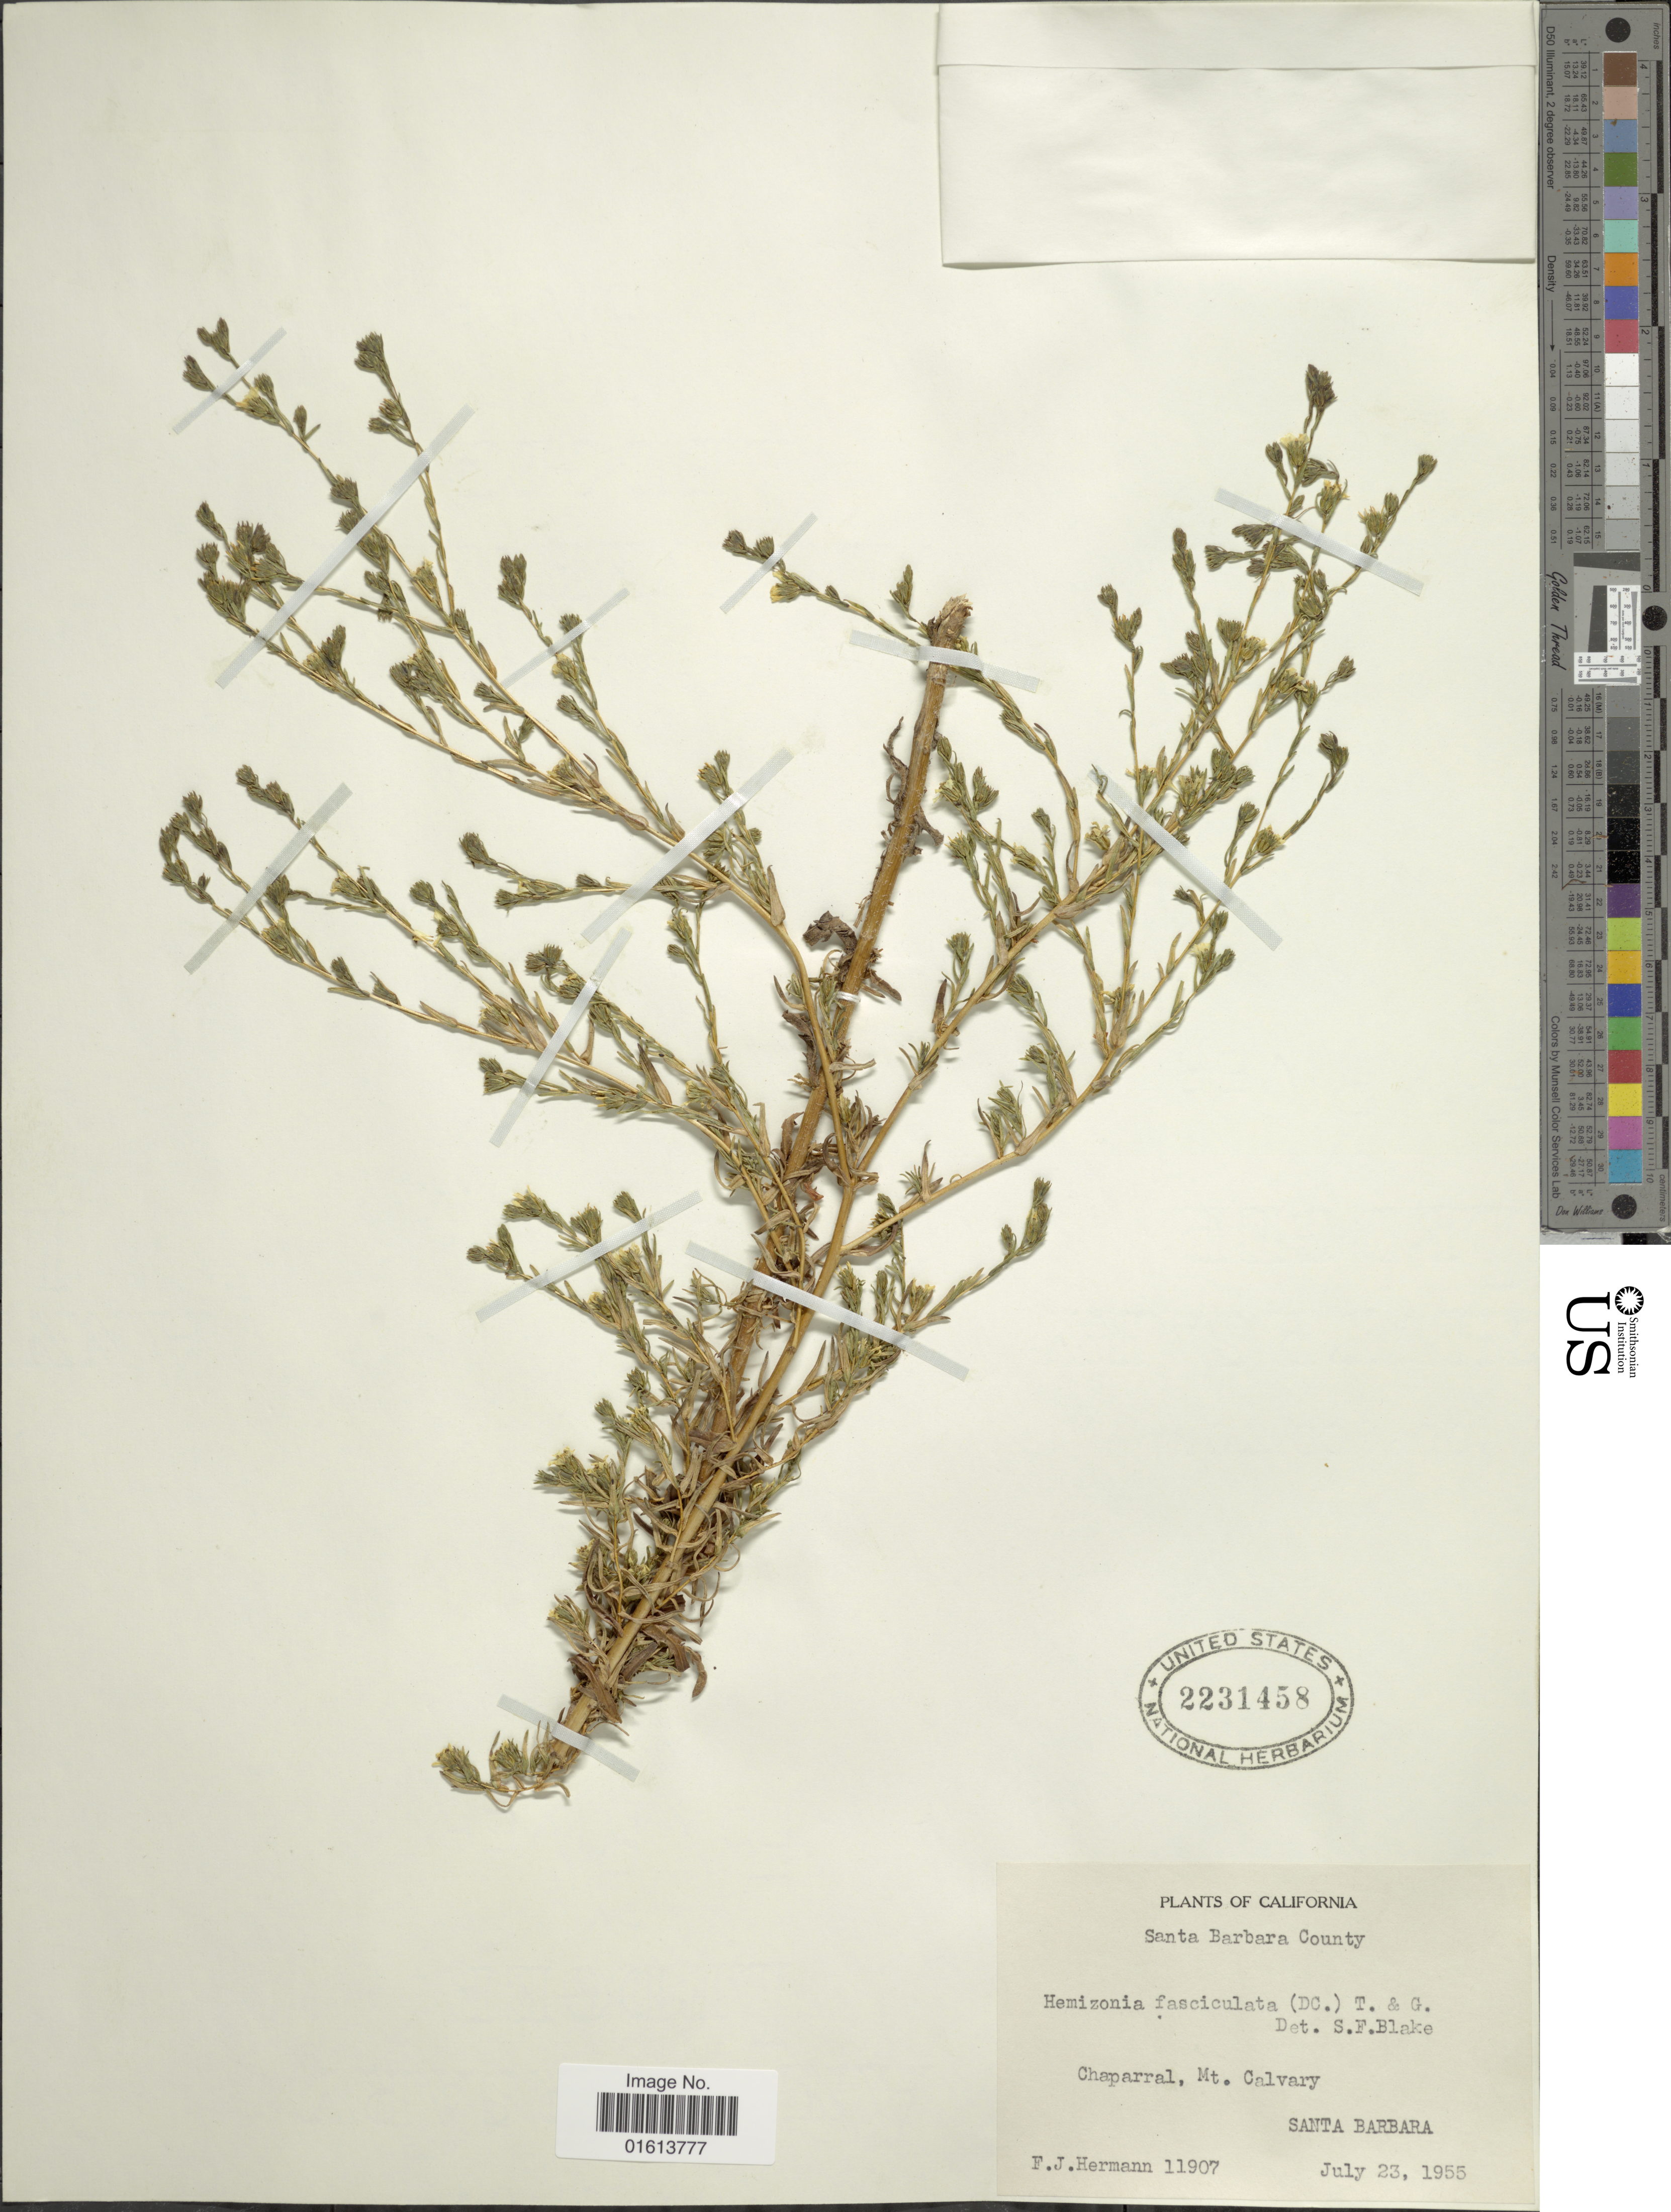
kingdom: Plantae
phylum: Tracheophyta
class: Magnoliopsida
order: Asterales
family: Asteraceae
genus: Deinandra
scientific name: Deinandra fasciculata subsp. fasciculata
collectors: F. J. Hermann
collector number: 11907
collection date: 1955-07-23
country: United States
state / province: California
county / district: Santa Barbara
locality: California. Chaparral, Mt. Calvary. Santa Barbara.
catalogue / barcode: US 2231458